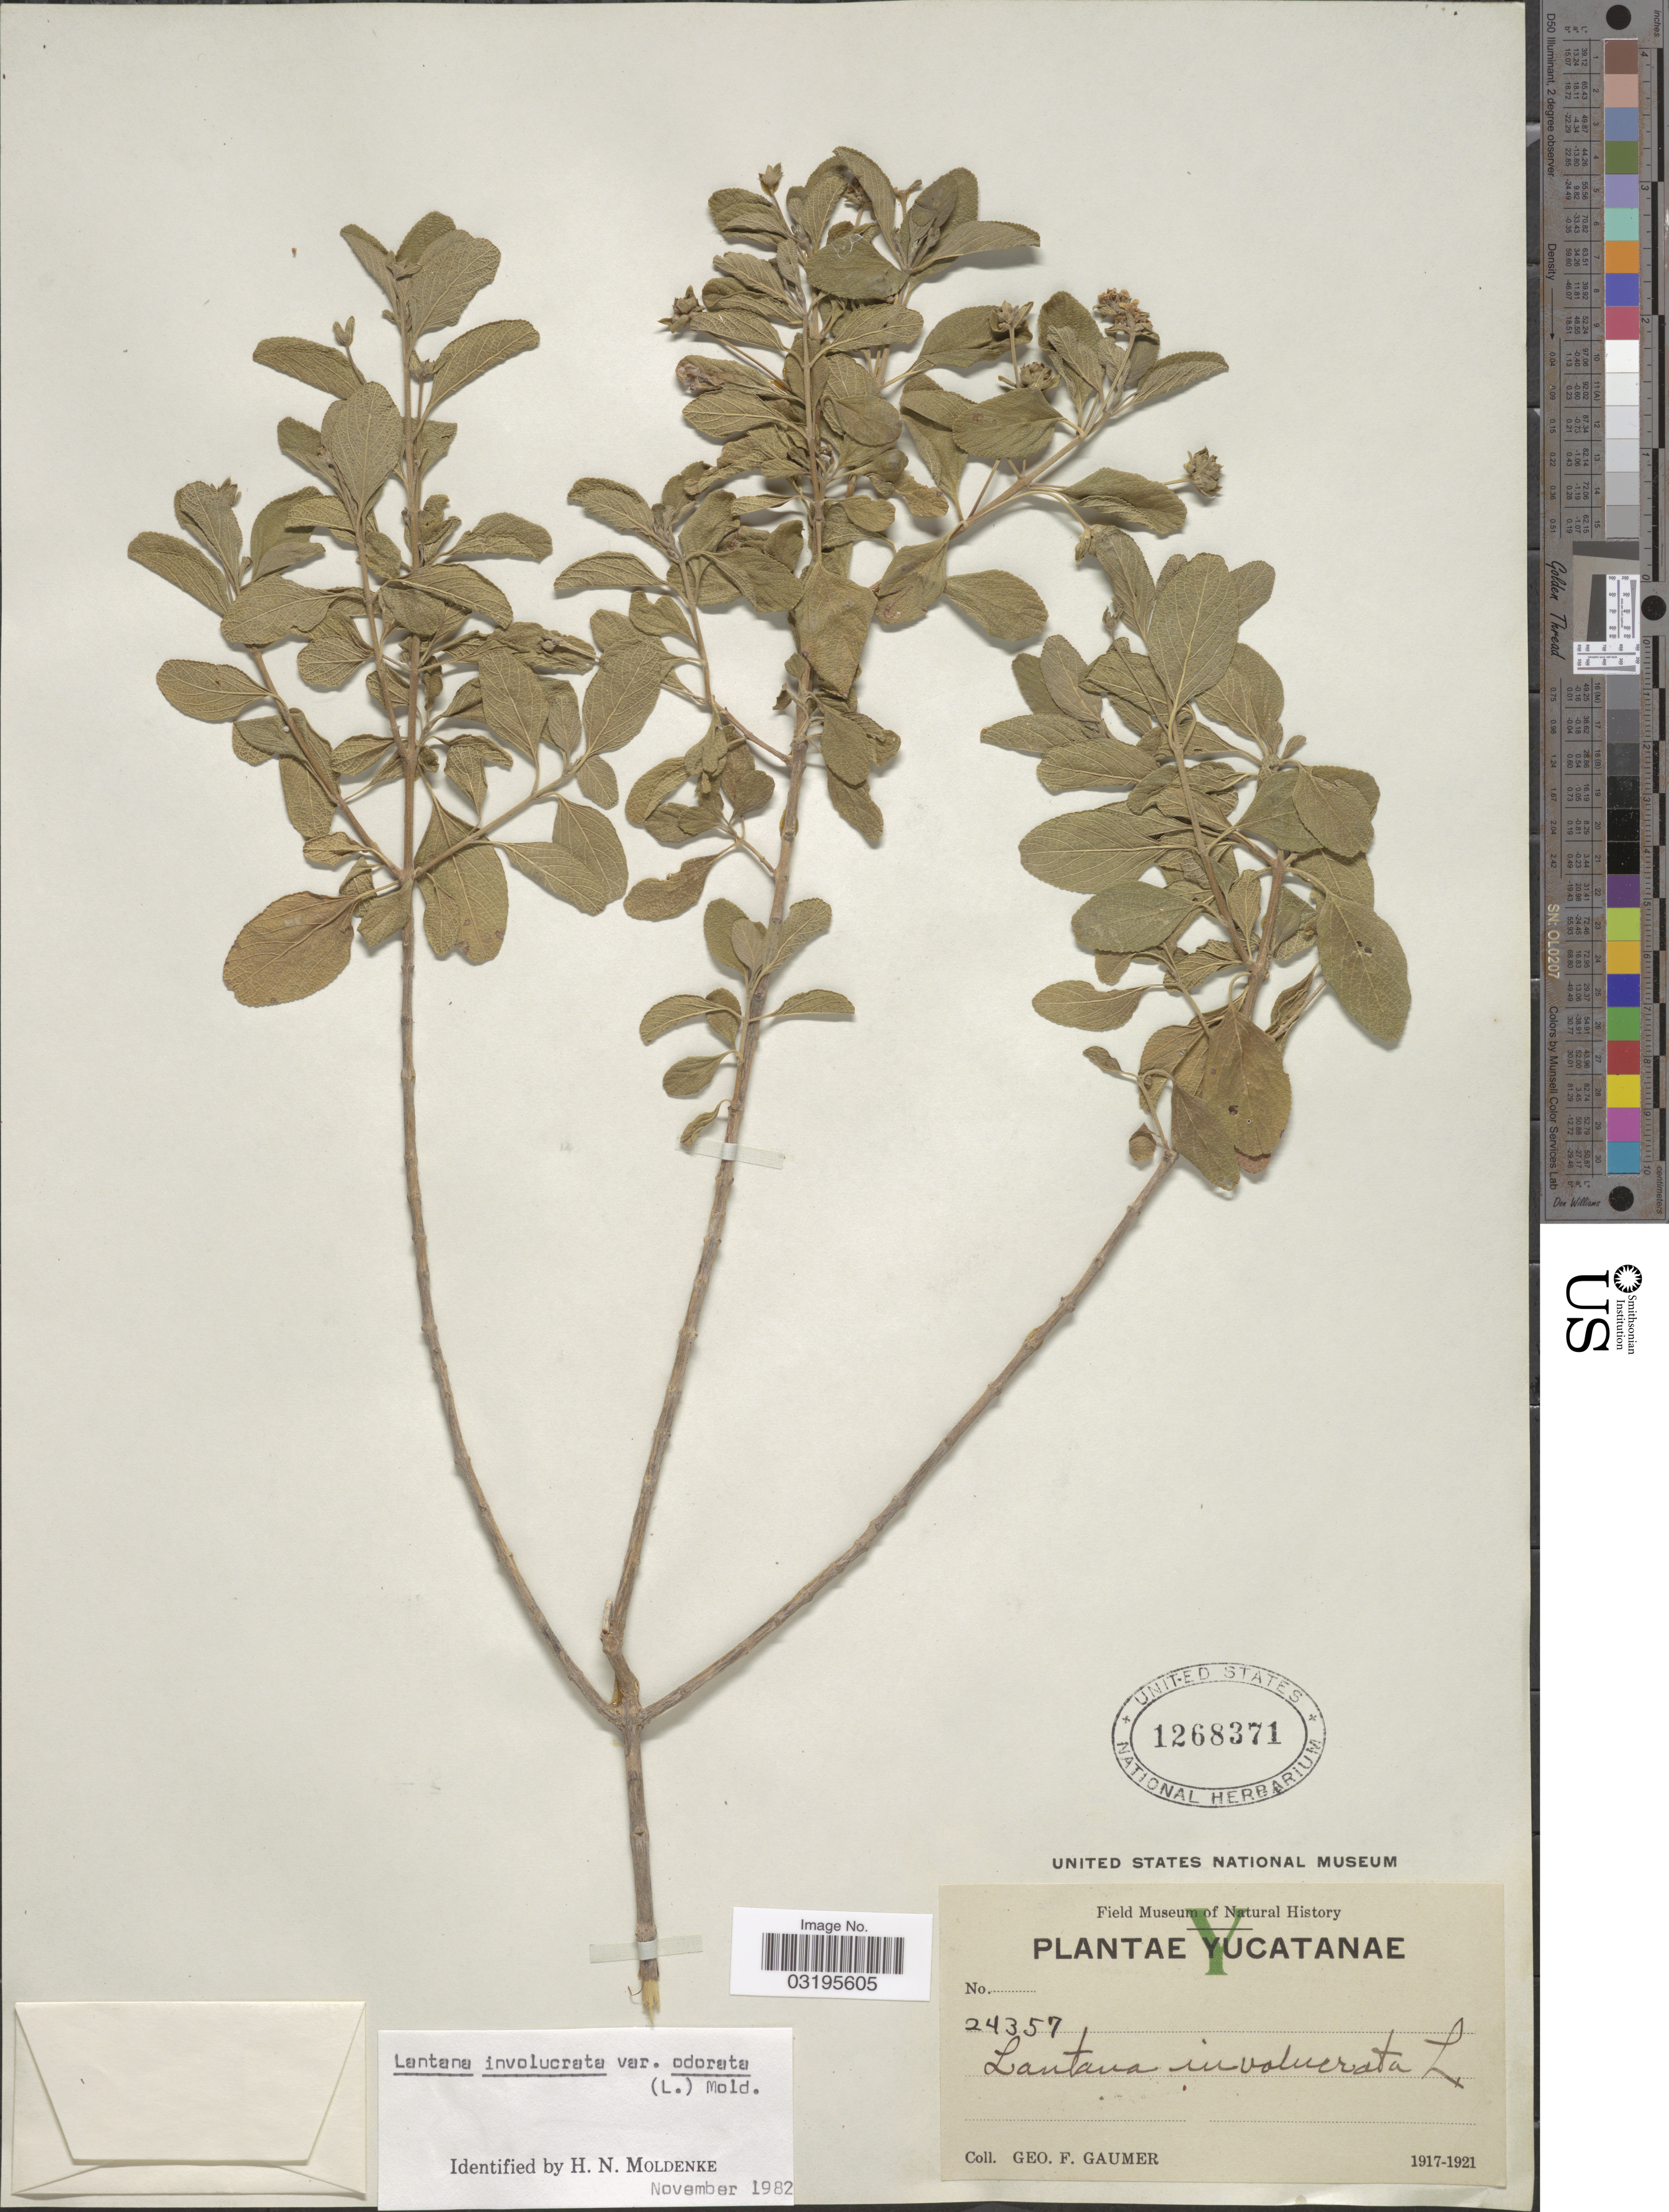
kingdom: Plantae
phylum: Tracheophyta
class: Magnoliopsida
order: Lamiales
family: Verbenaceae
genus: Lantana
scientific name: Lantana involucrata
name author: L.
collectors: G. F. Gaumer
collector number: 24357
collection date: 1917/1921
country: Mexico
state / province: Yucatán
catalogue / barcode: US 1268371